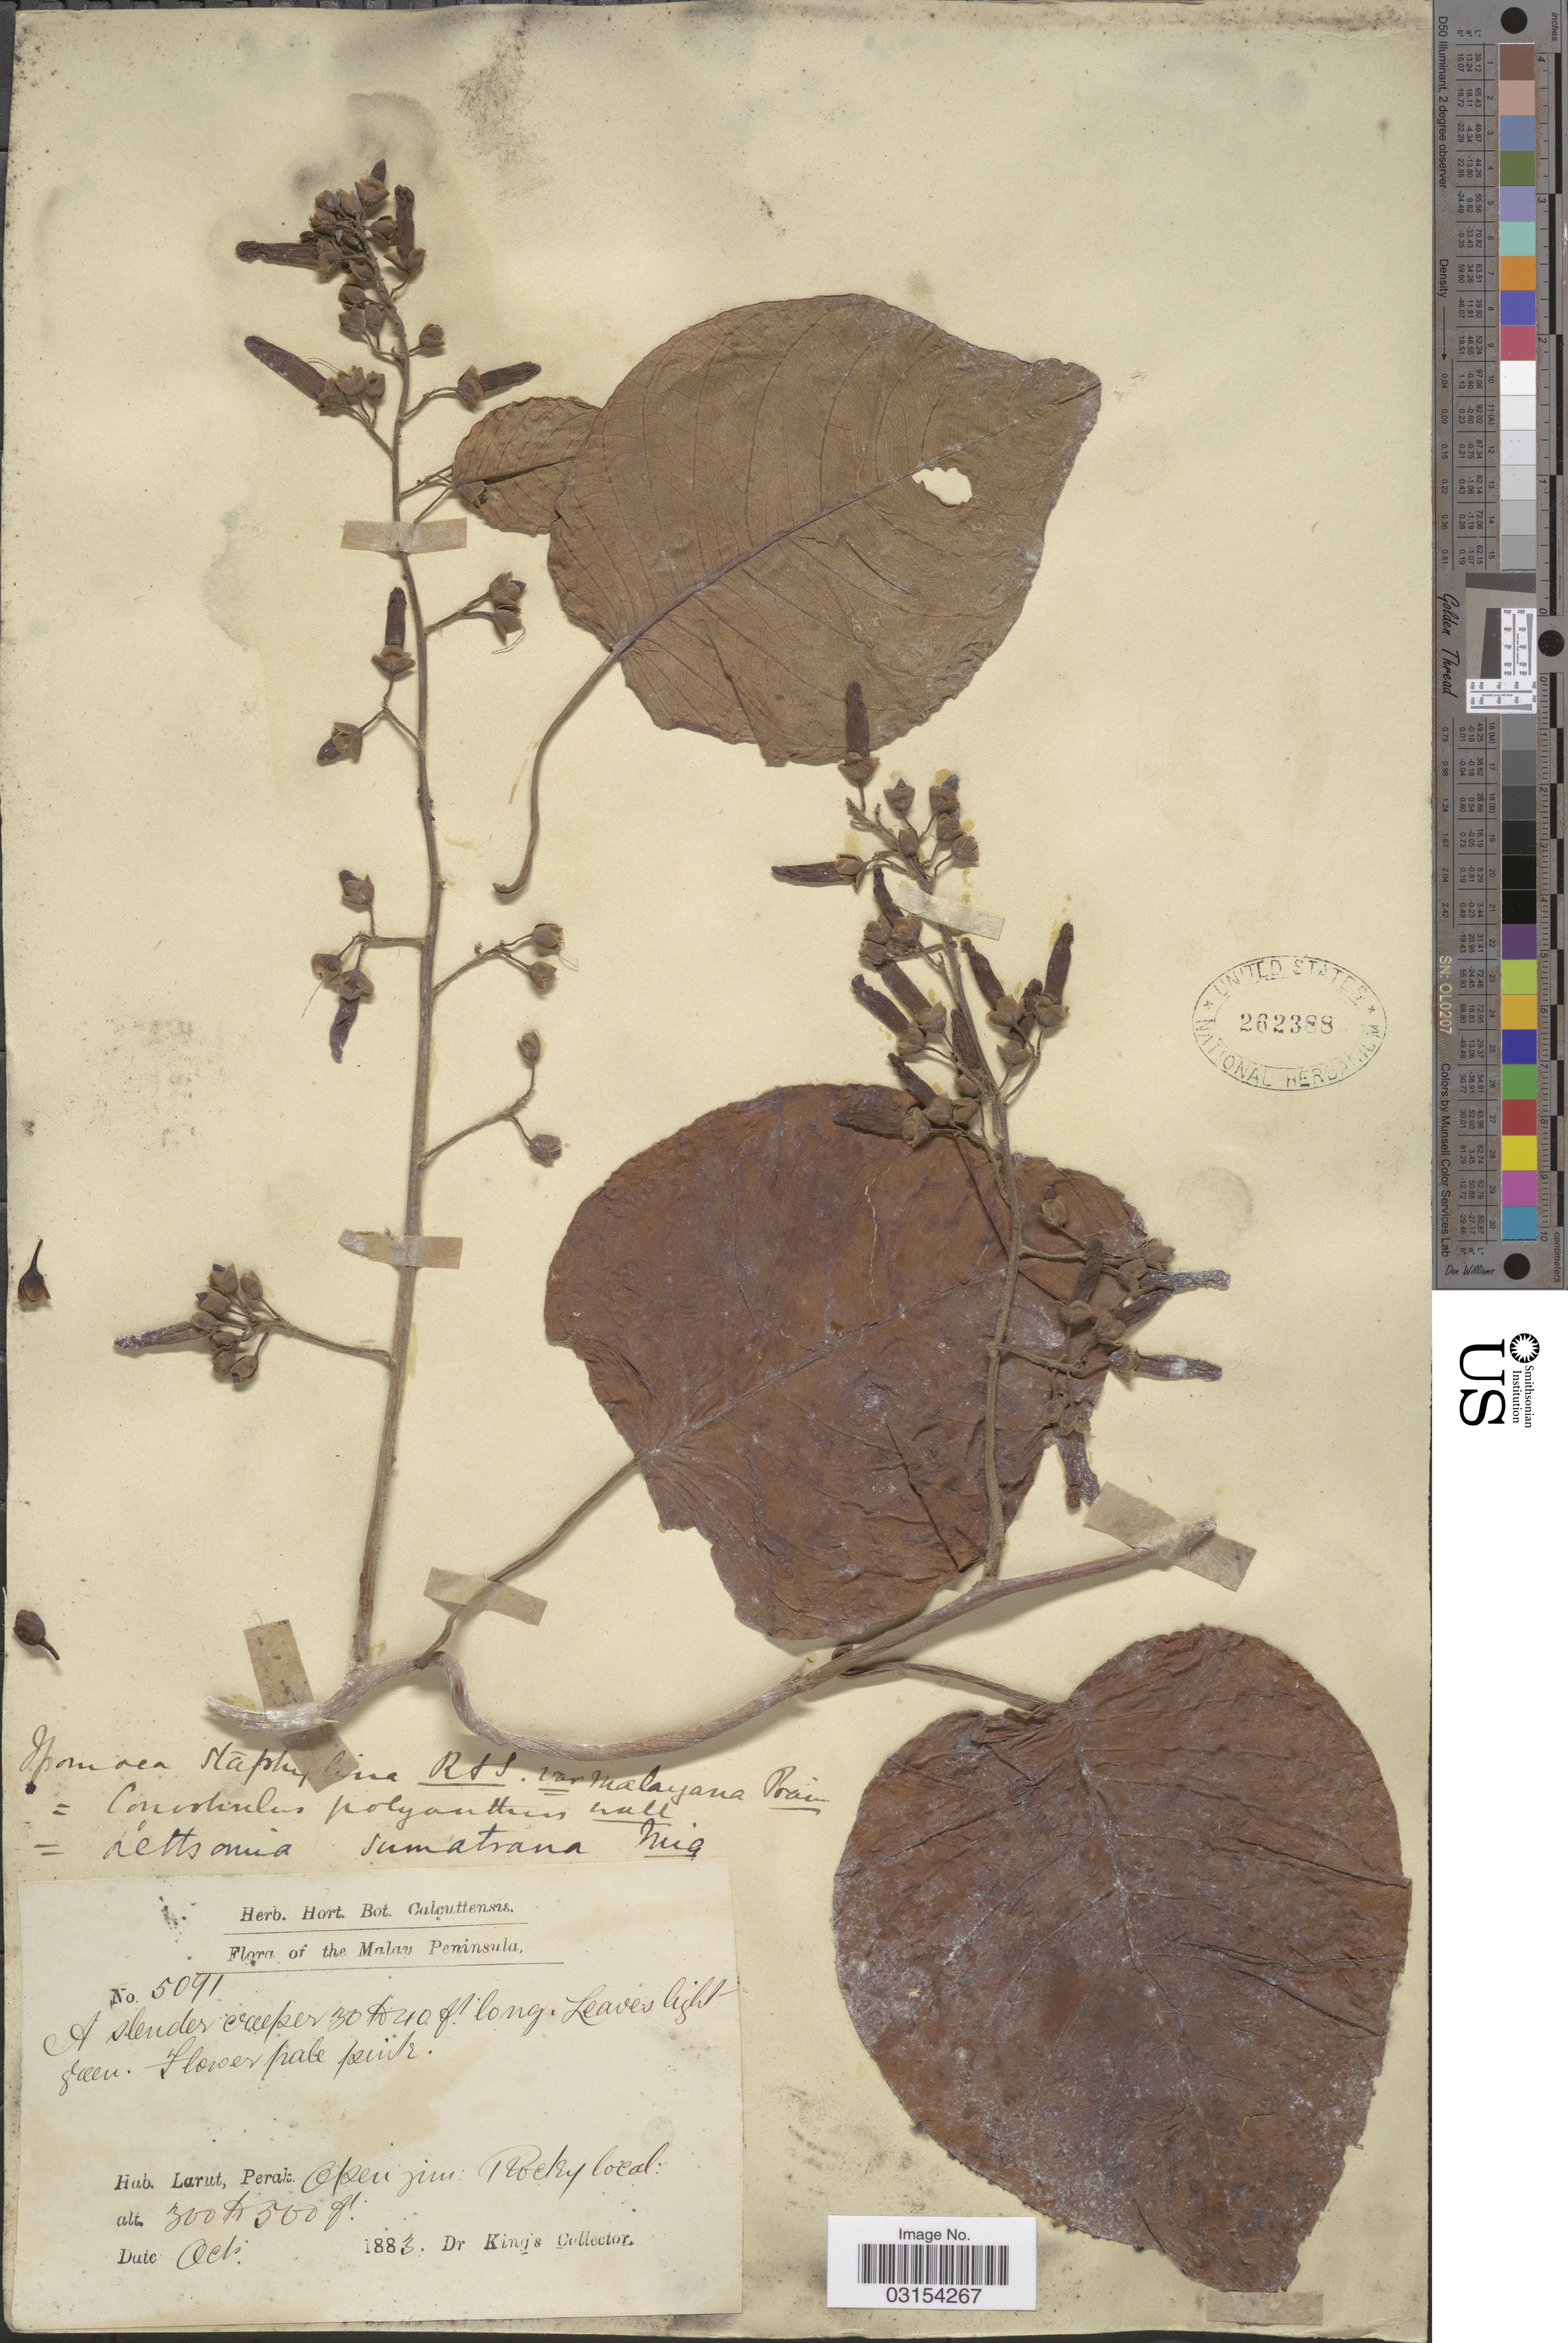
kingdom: Plantae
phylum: Tracheophyta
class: Magnoliopsida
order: Solanales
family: Convolvulaceae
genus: Ipomoea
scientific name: Ipomoea staphylina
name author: Roem. & Schult.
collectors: Dr. King's collector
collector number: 5091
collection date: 1883-10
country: Malaysia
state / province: Perak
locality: Malay Peninsula. Larut.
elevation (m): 91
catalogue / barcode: US 262388